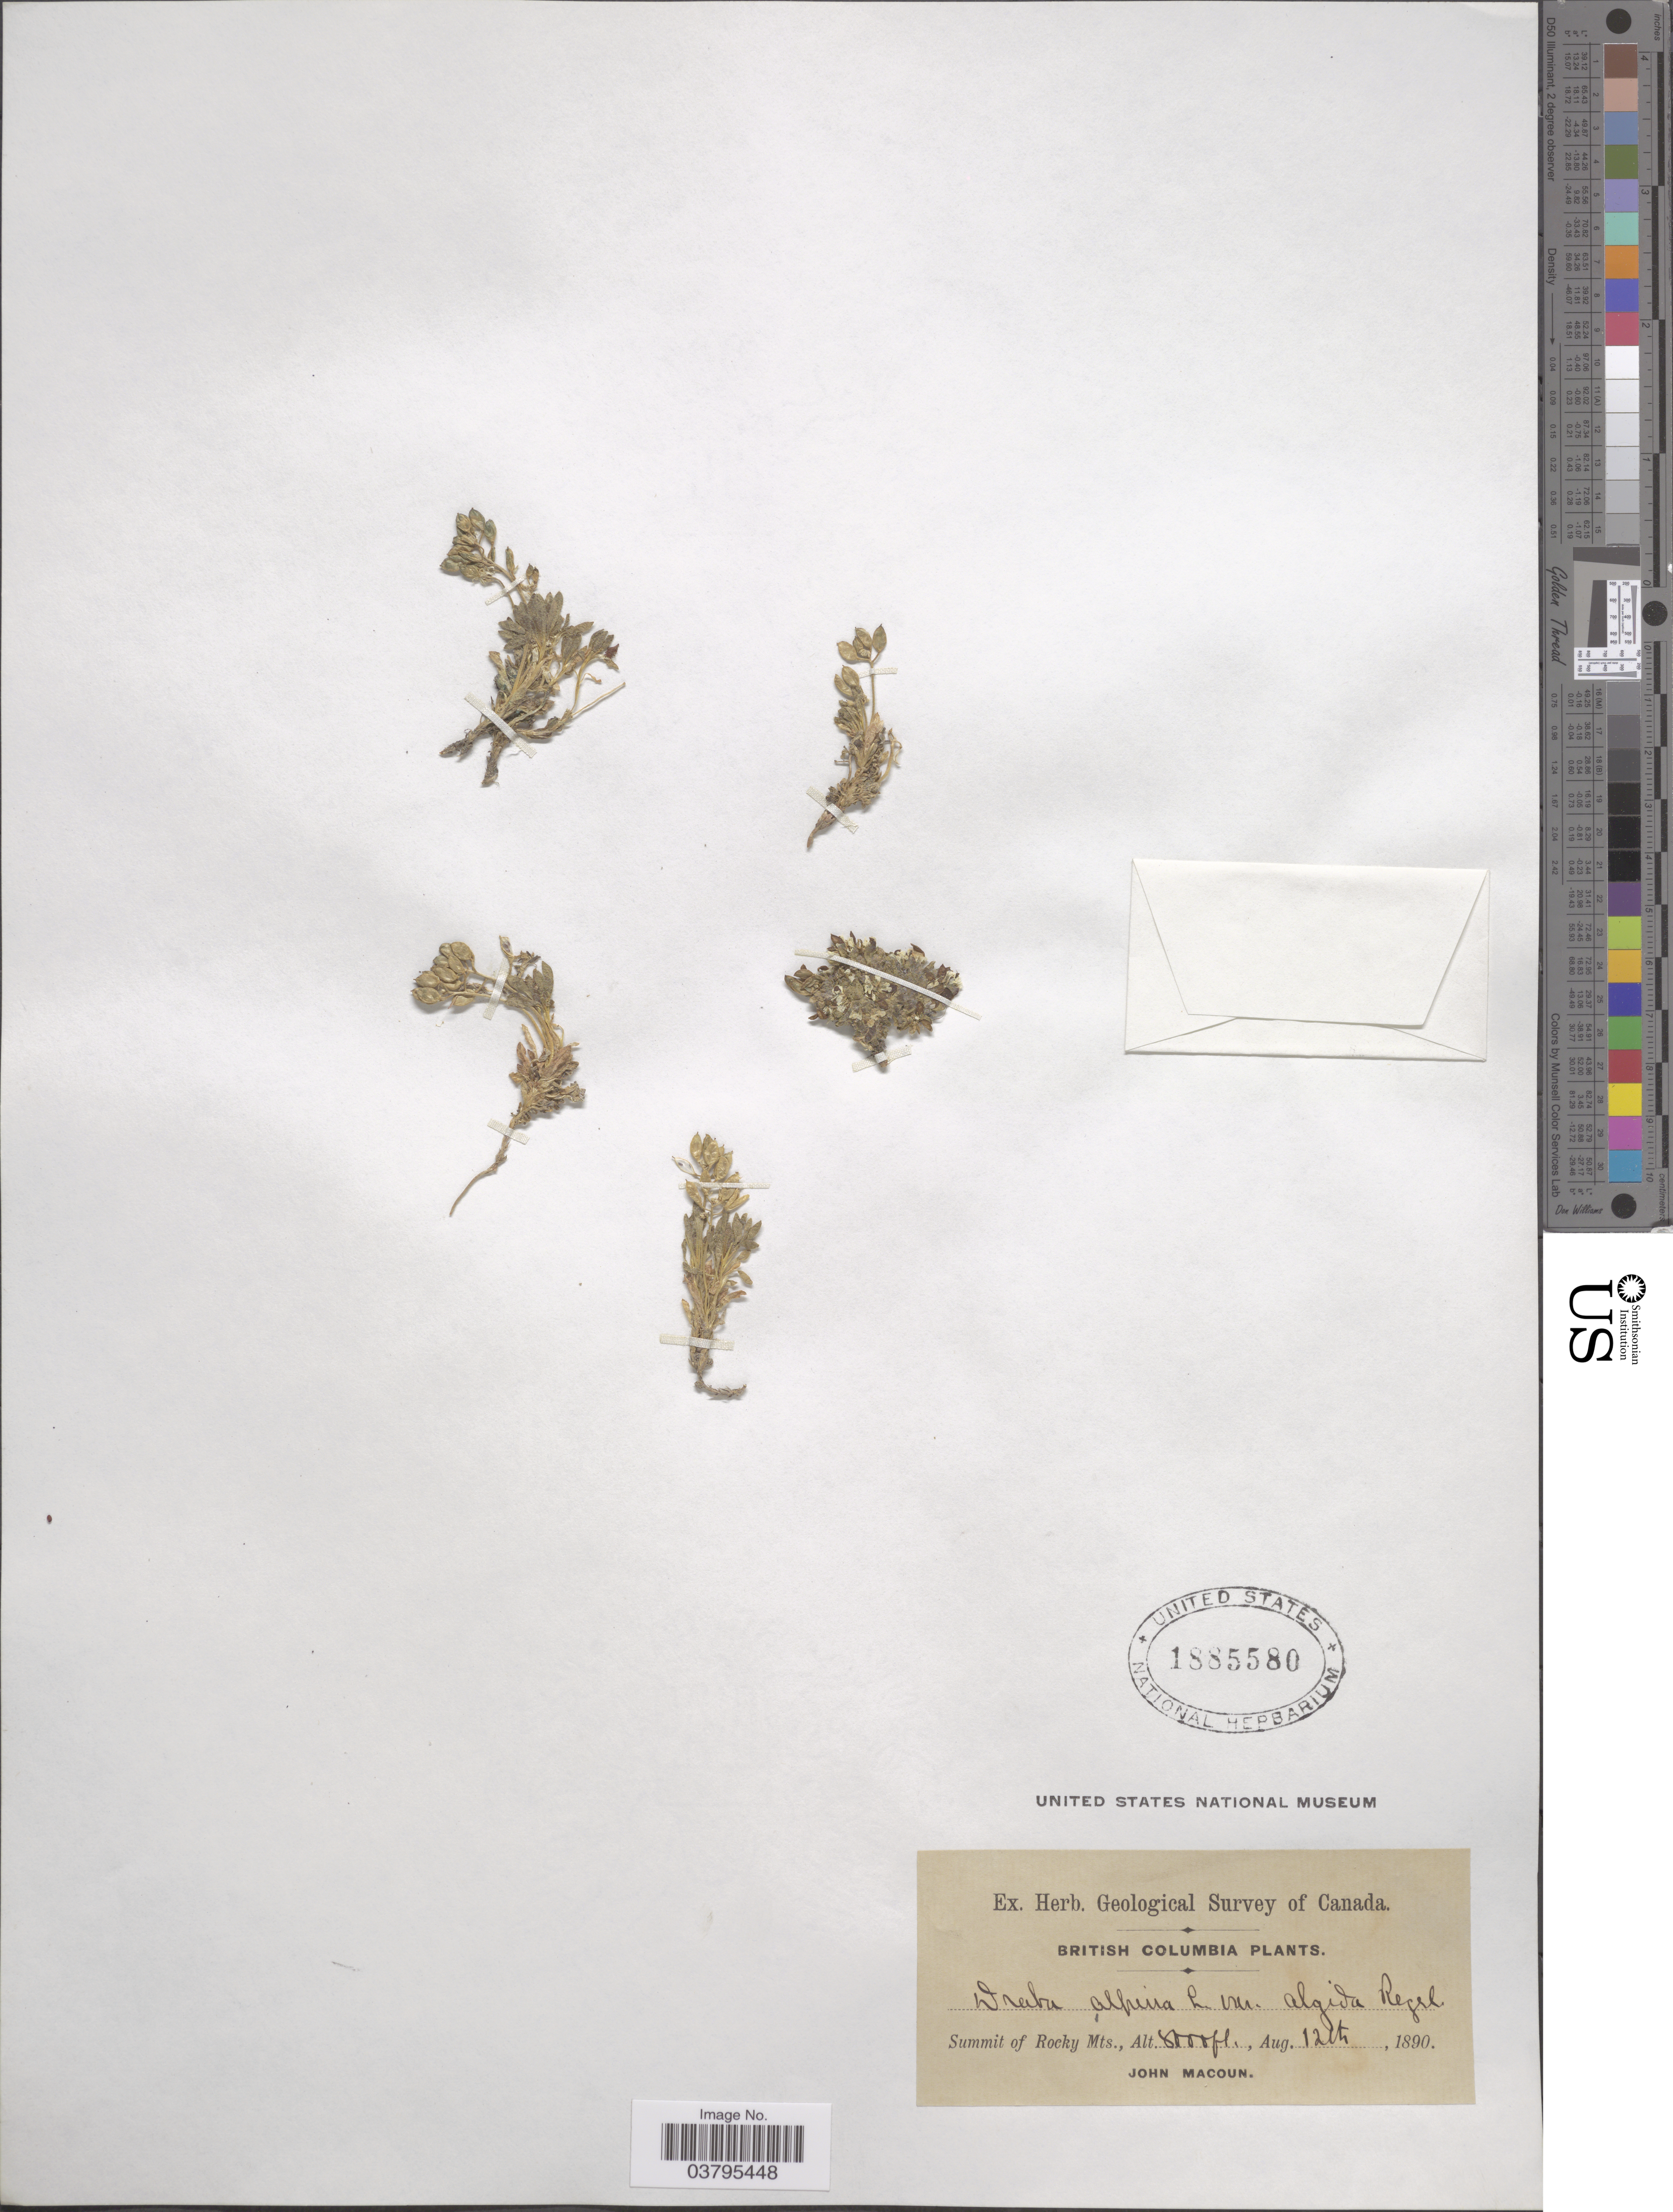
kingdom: Plantae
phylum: Tracheophyta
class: Magnoliopsida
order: Brassicales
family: Brassicaceae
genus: Draba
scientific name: Draba alpina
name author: L.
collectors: J. Macoun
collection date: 1890-08-12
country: Canada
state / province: British Columbia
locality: Summit of Rocky Mts.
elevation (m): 2438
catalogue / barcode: US 1885580